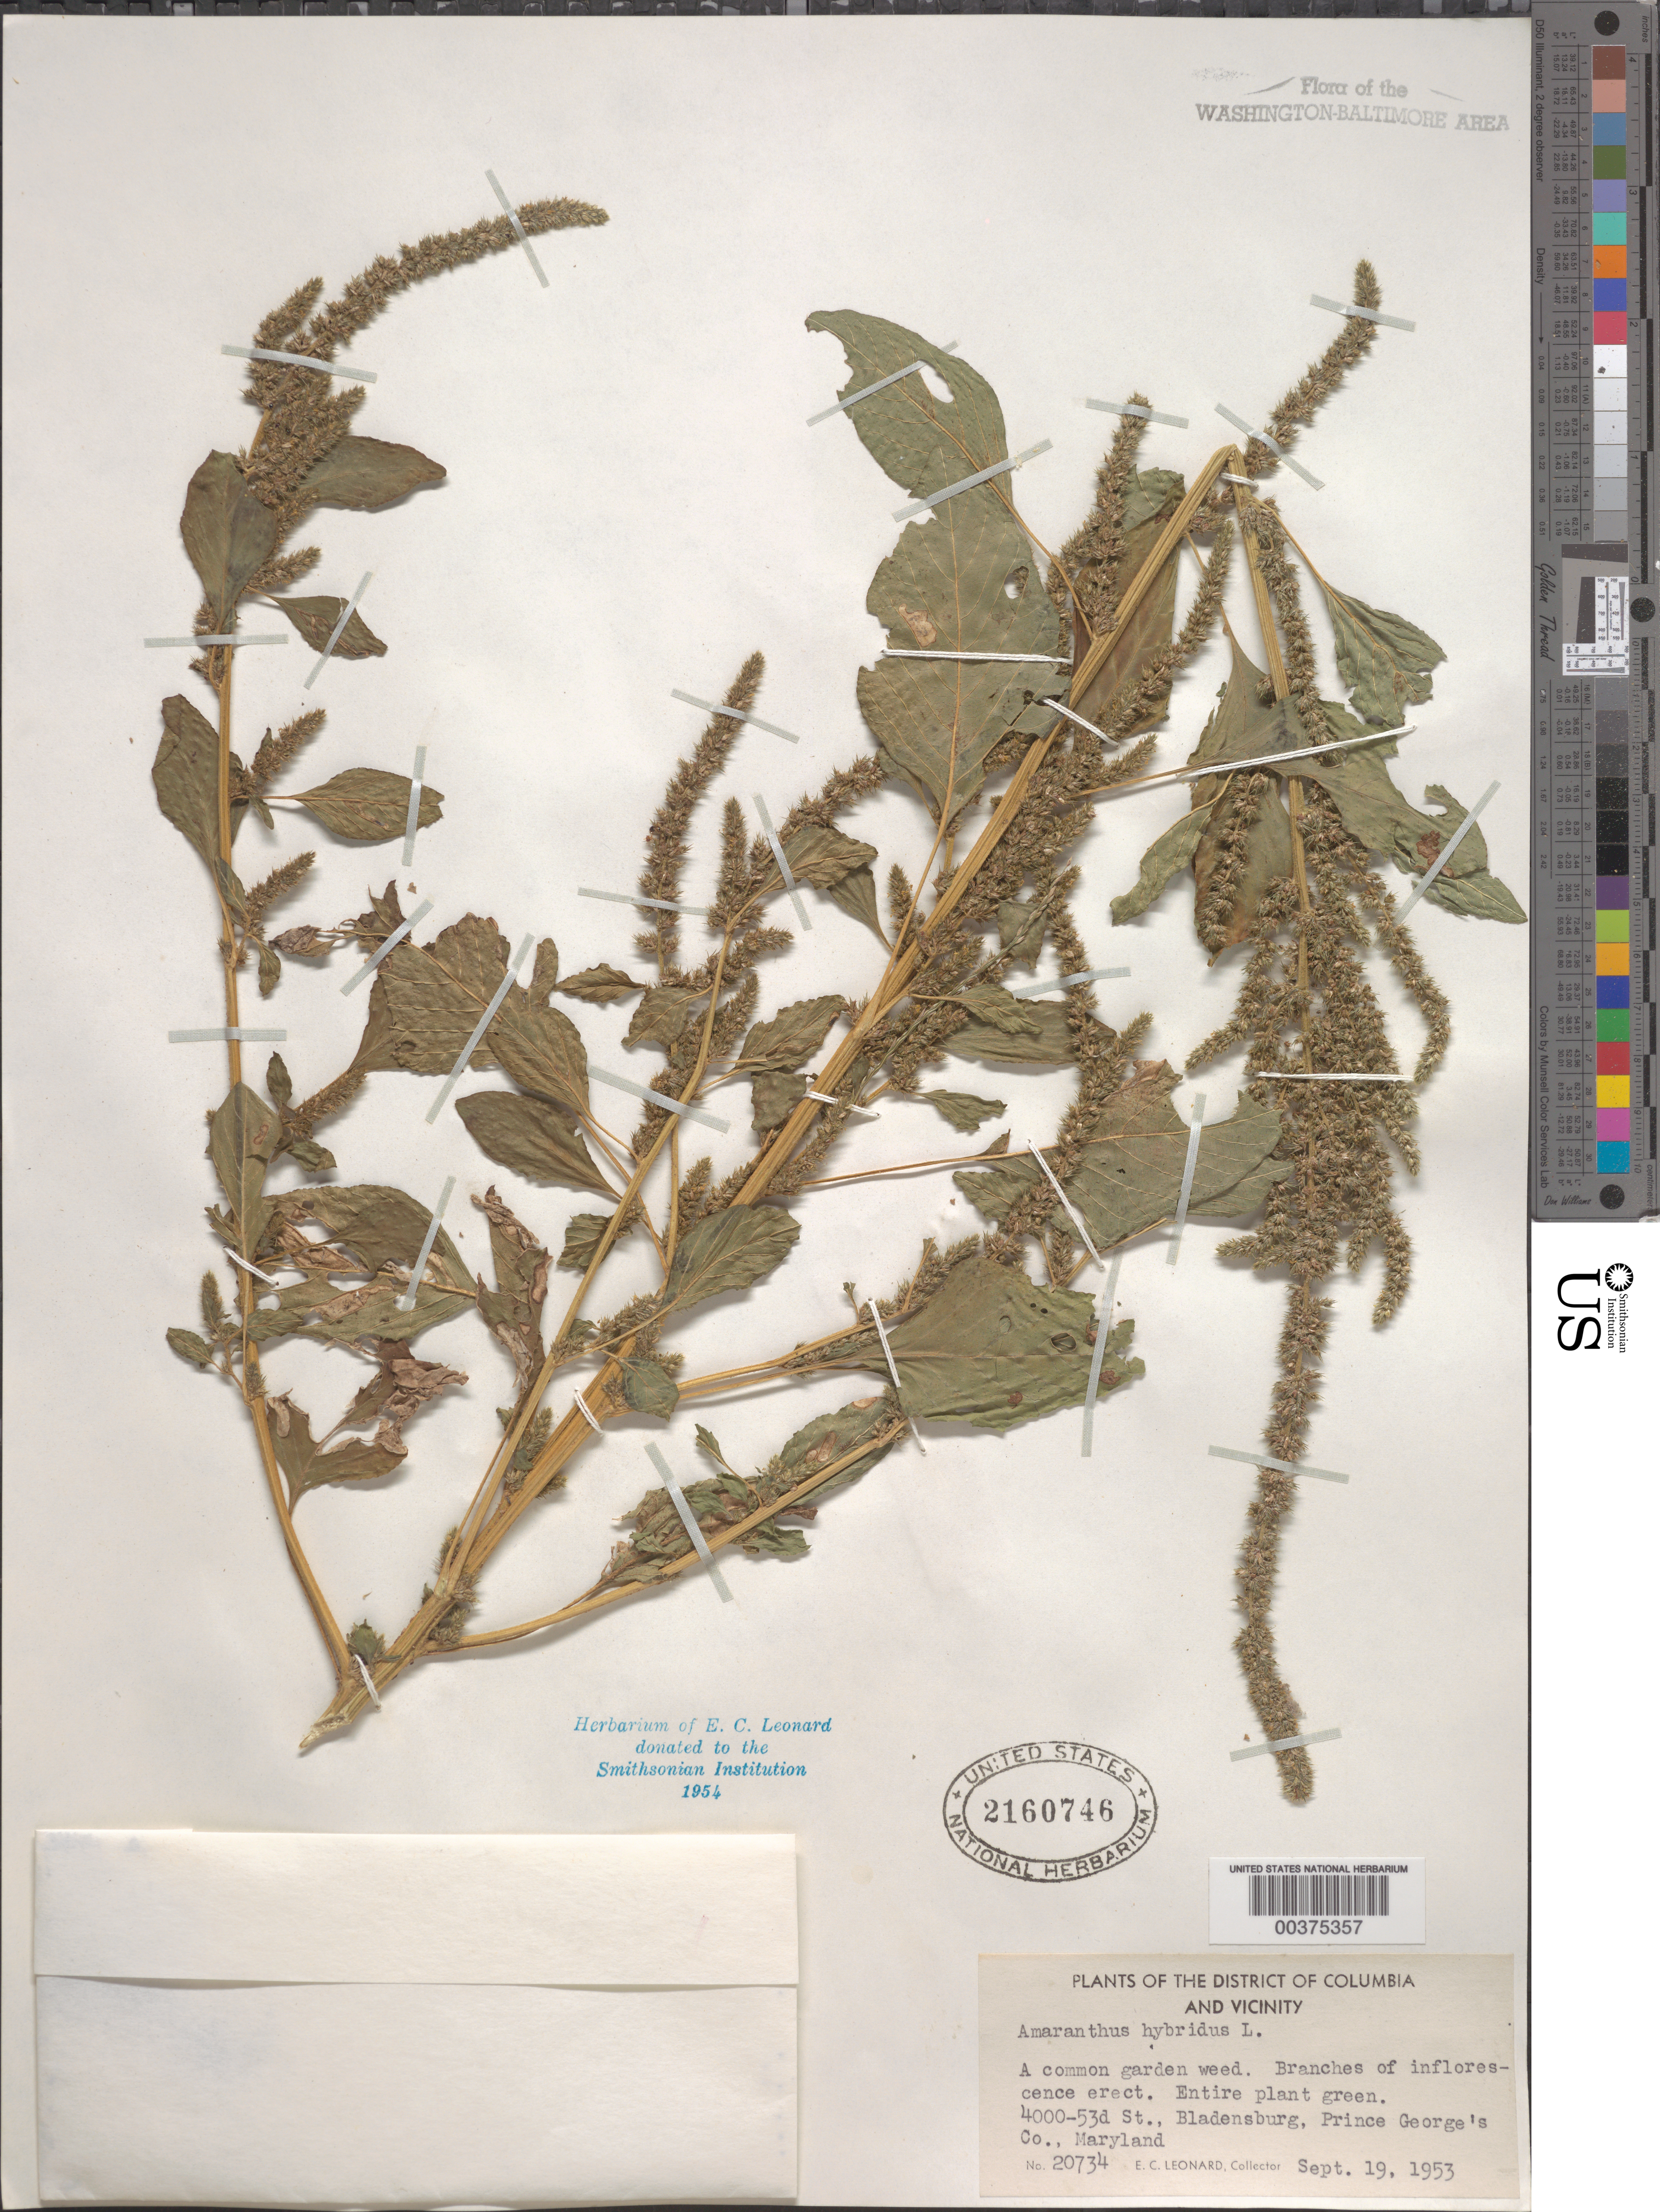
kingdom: Plantae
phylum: Tracheophyta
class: Magnoliopsida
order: Caryophyllales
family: Amaranthaceae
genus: Amaranthus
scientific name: Amaranthus hybridus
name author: L.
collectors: E. C. Leonard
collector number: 20734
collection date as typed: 19 Sep 1953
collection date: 1953-09-19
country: United States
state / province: Maryland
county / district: Prince George's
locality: Bladensburg, 4000-53rd St.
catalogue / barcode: US 2160746